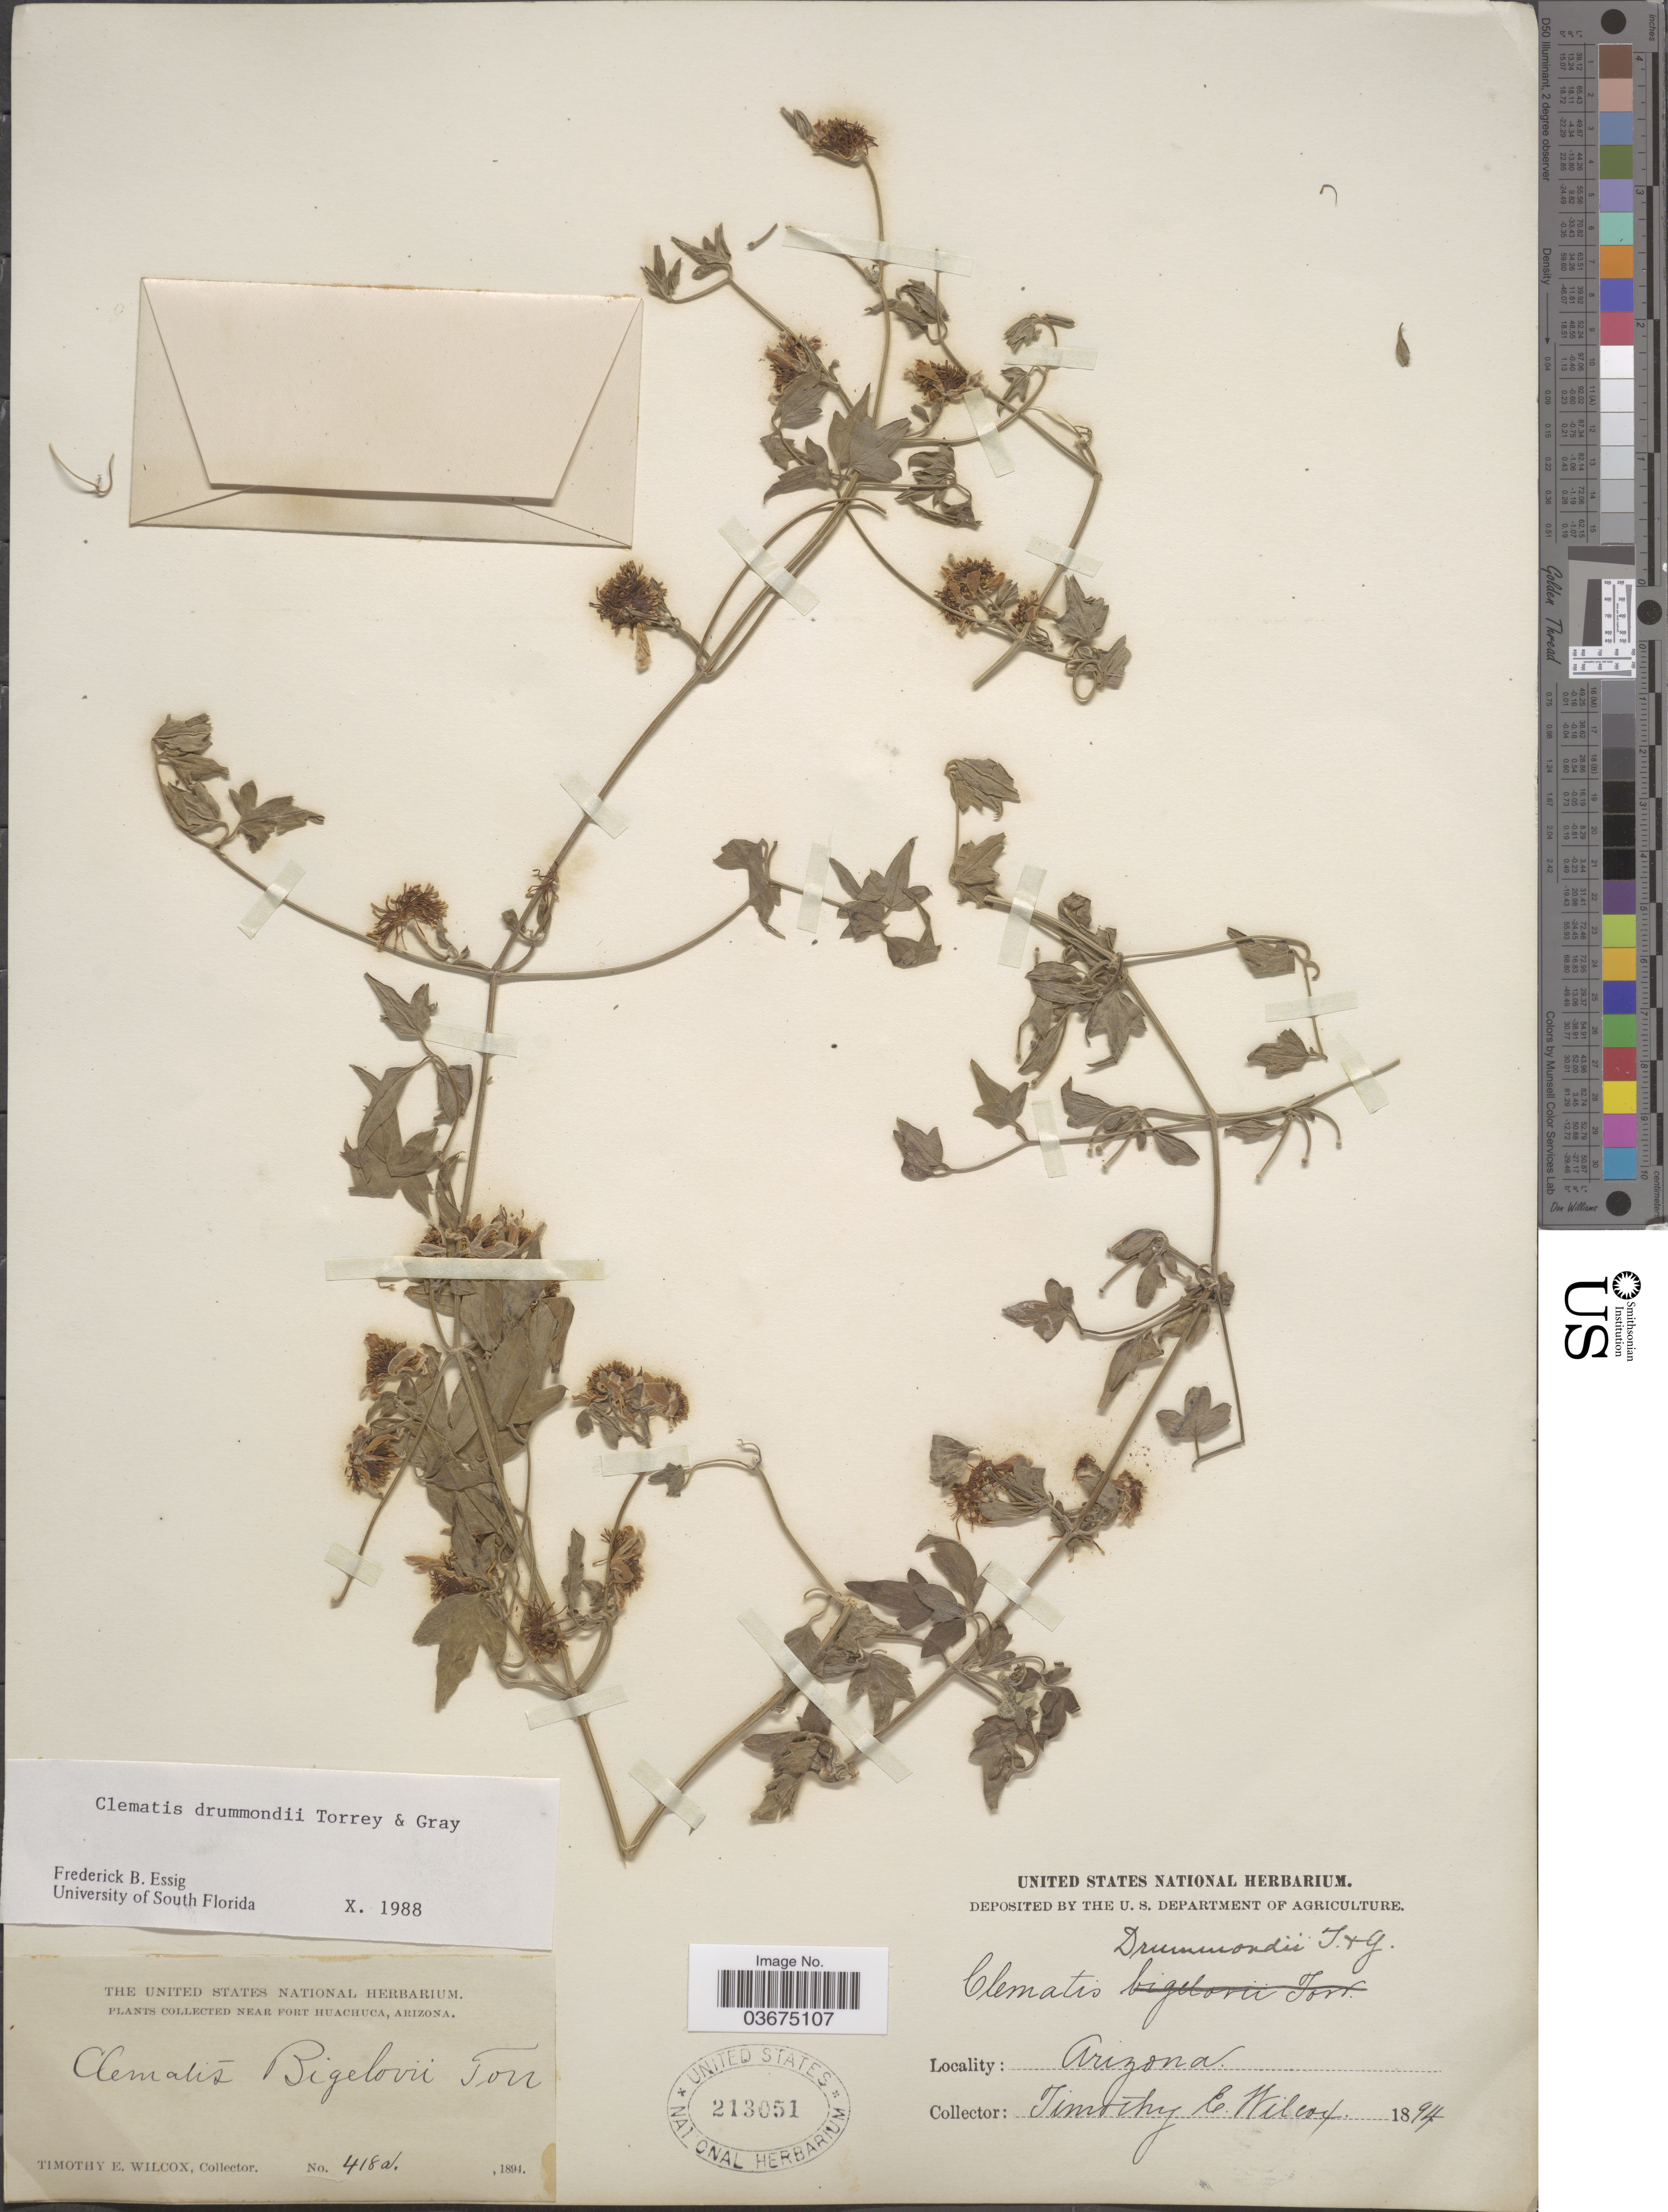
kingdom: Plantae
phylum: Tracheophyta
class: Magnoliopsida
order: Ranunculales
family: Ranunculaceae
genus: Clematis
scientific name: Clematis drummondii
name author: Torr. & A. Gray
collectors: T. E. Wilcox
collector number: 418a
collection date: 1894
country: United States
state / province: Arizona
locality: Near Fort Huachuca.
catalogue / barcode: US 213051